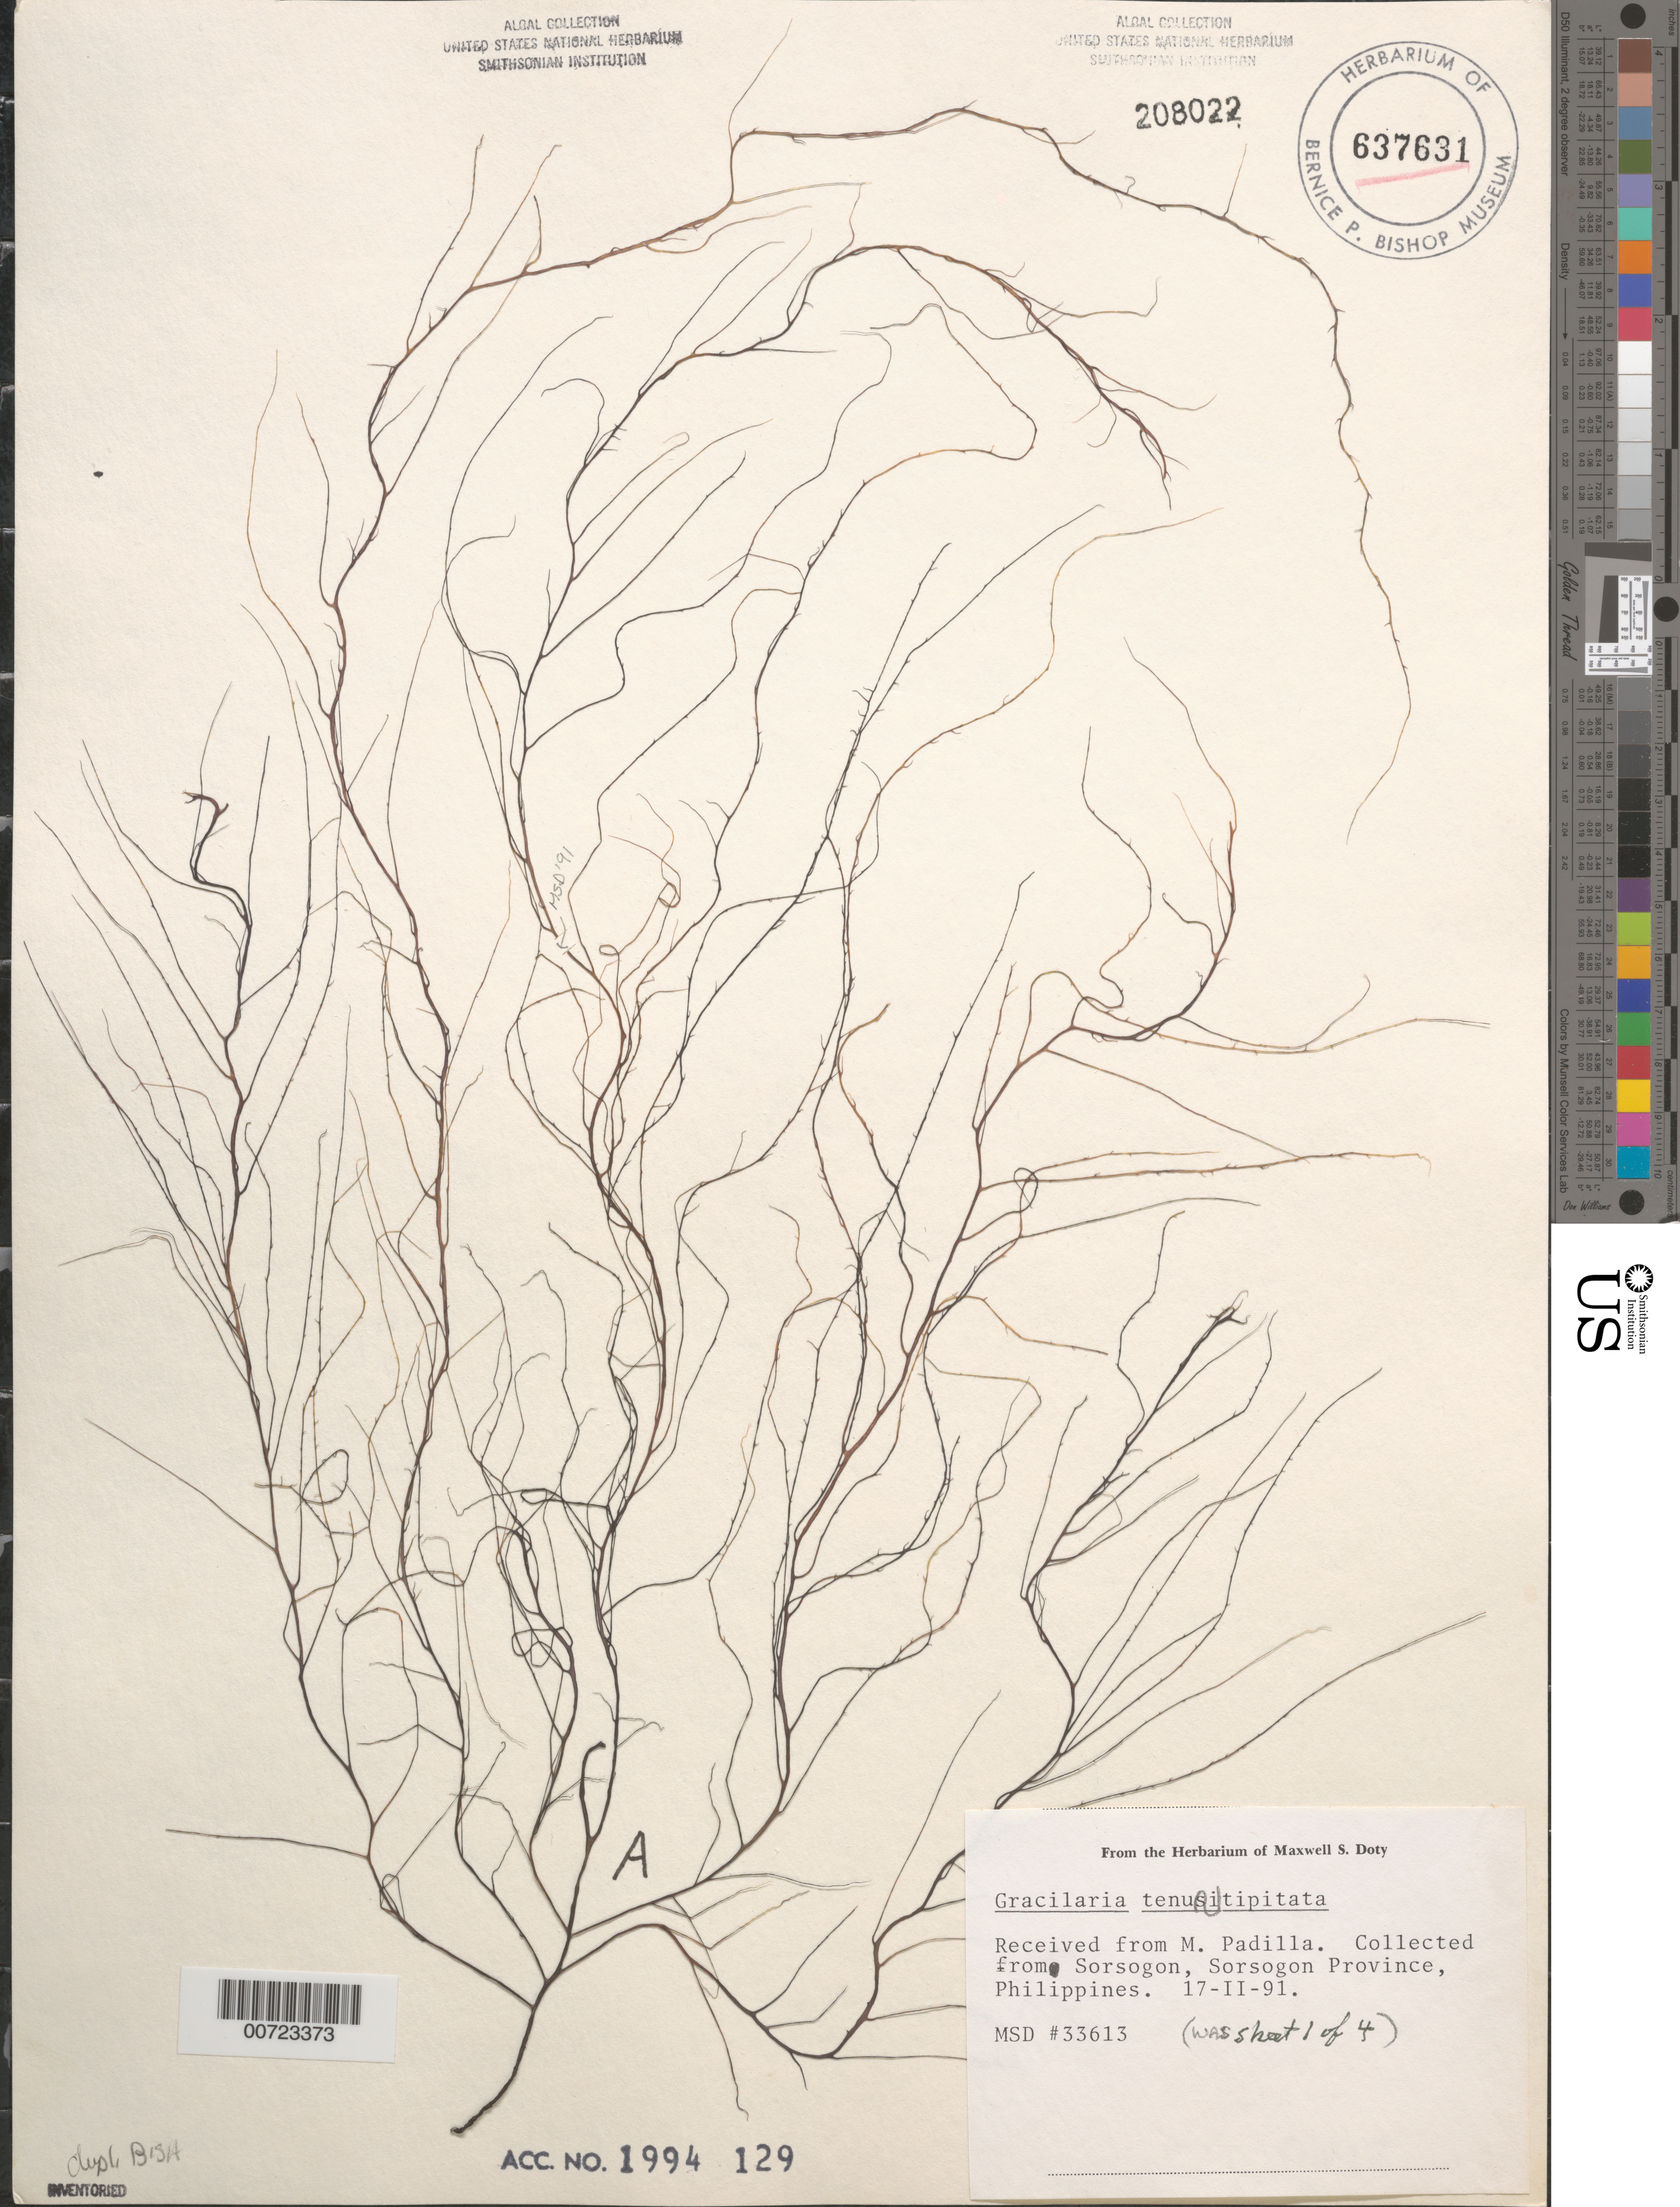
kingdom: Plantae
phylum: Rhodophyta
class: Florideophyceae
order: Gracilariales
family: Gracilariaceae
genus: Gracilaria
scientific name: Gracilaria tenuistipitata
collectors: M. S.Doty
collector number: MSD 33613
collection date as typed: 17 Feb 1991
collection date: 1991-02-17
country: Philippines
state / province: Bicol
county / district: Sorsogon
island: Luzon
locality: Sorsogon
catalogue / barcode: US 208022